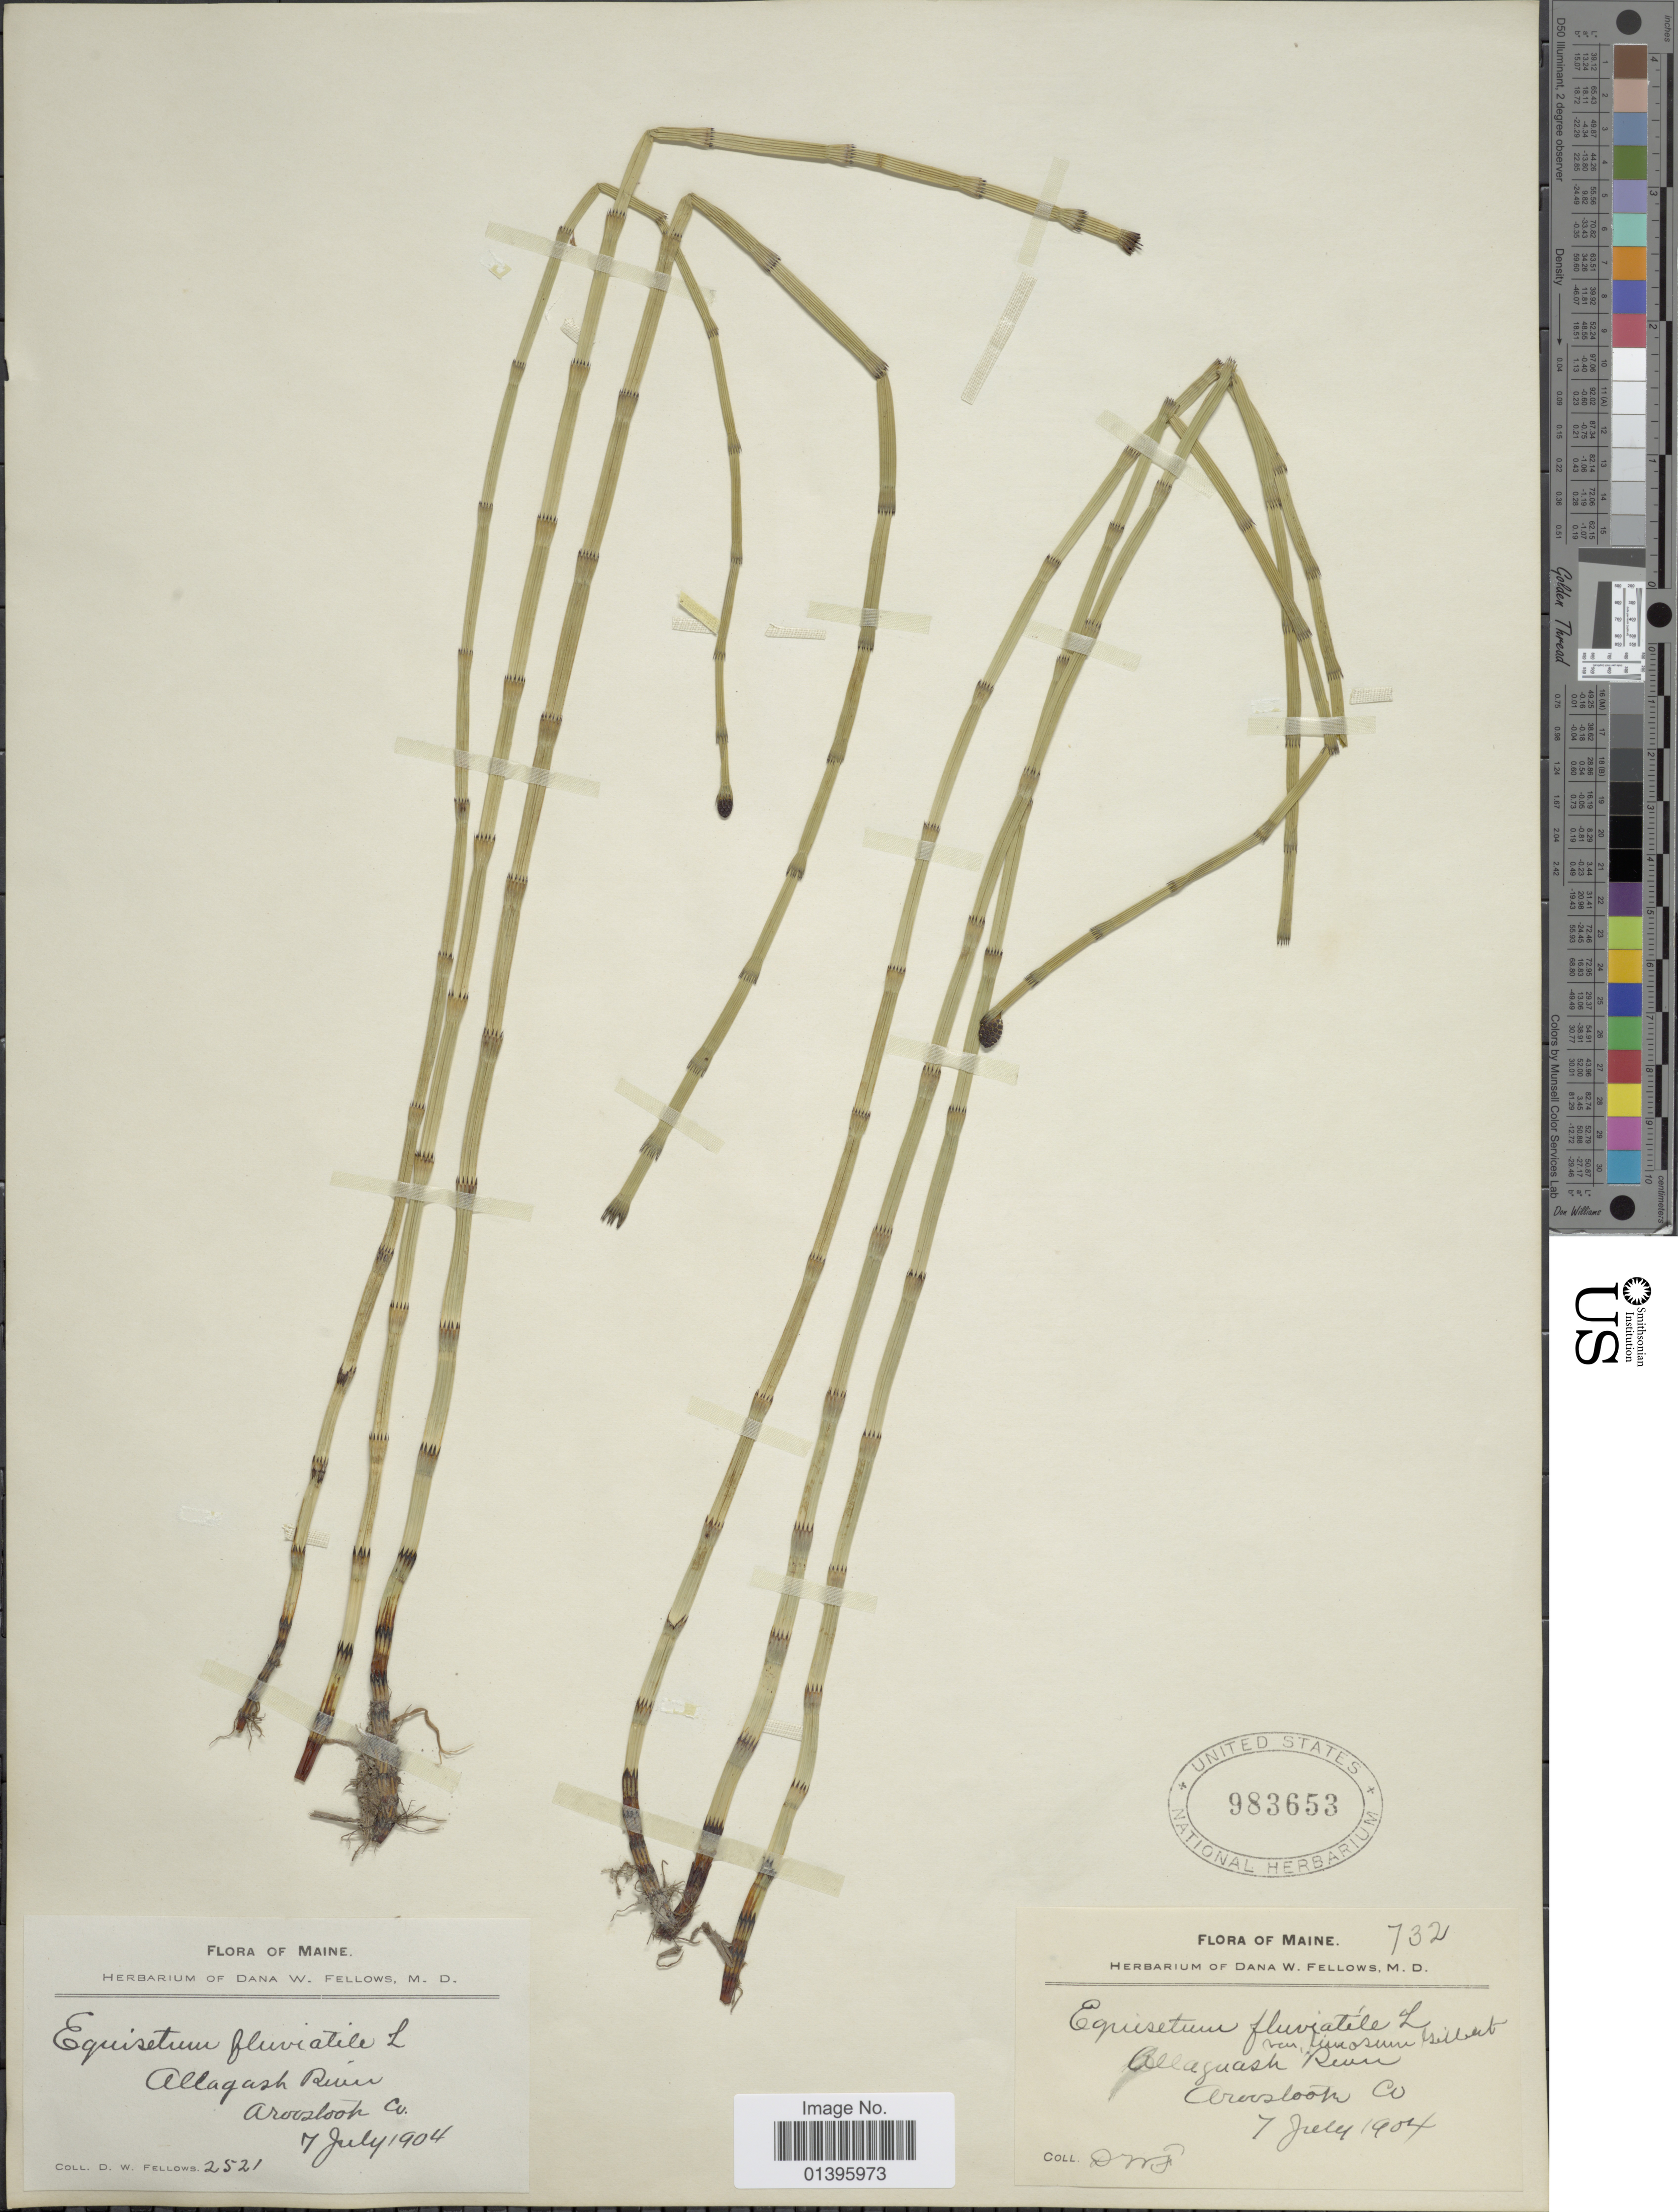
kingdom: Plantae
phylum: Tracheophyta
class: Polypodiopsida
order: Equisetales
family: Equisetaceae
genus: Equisetum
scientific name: Equisetum fluviatile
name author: L.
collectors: D. W. Fellows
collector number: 2521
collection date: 1904-07-07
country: United States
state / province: Maine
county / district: Aroostook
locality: Allagash River, Aroostook Co.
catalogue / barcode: US 983653